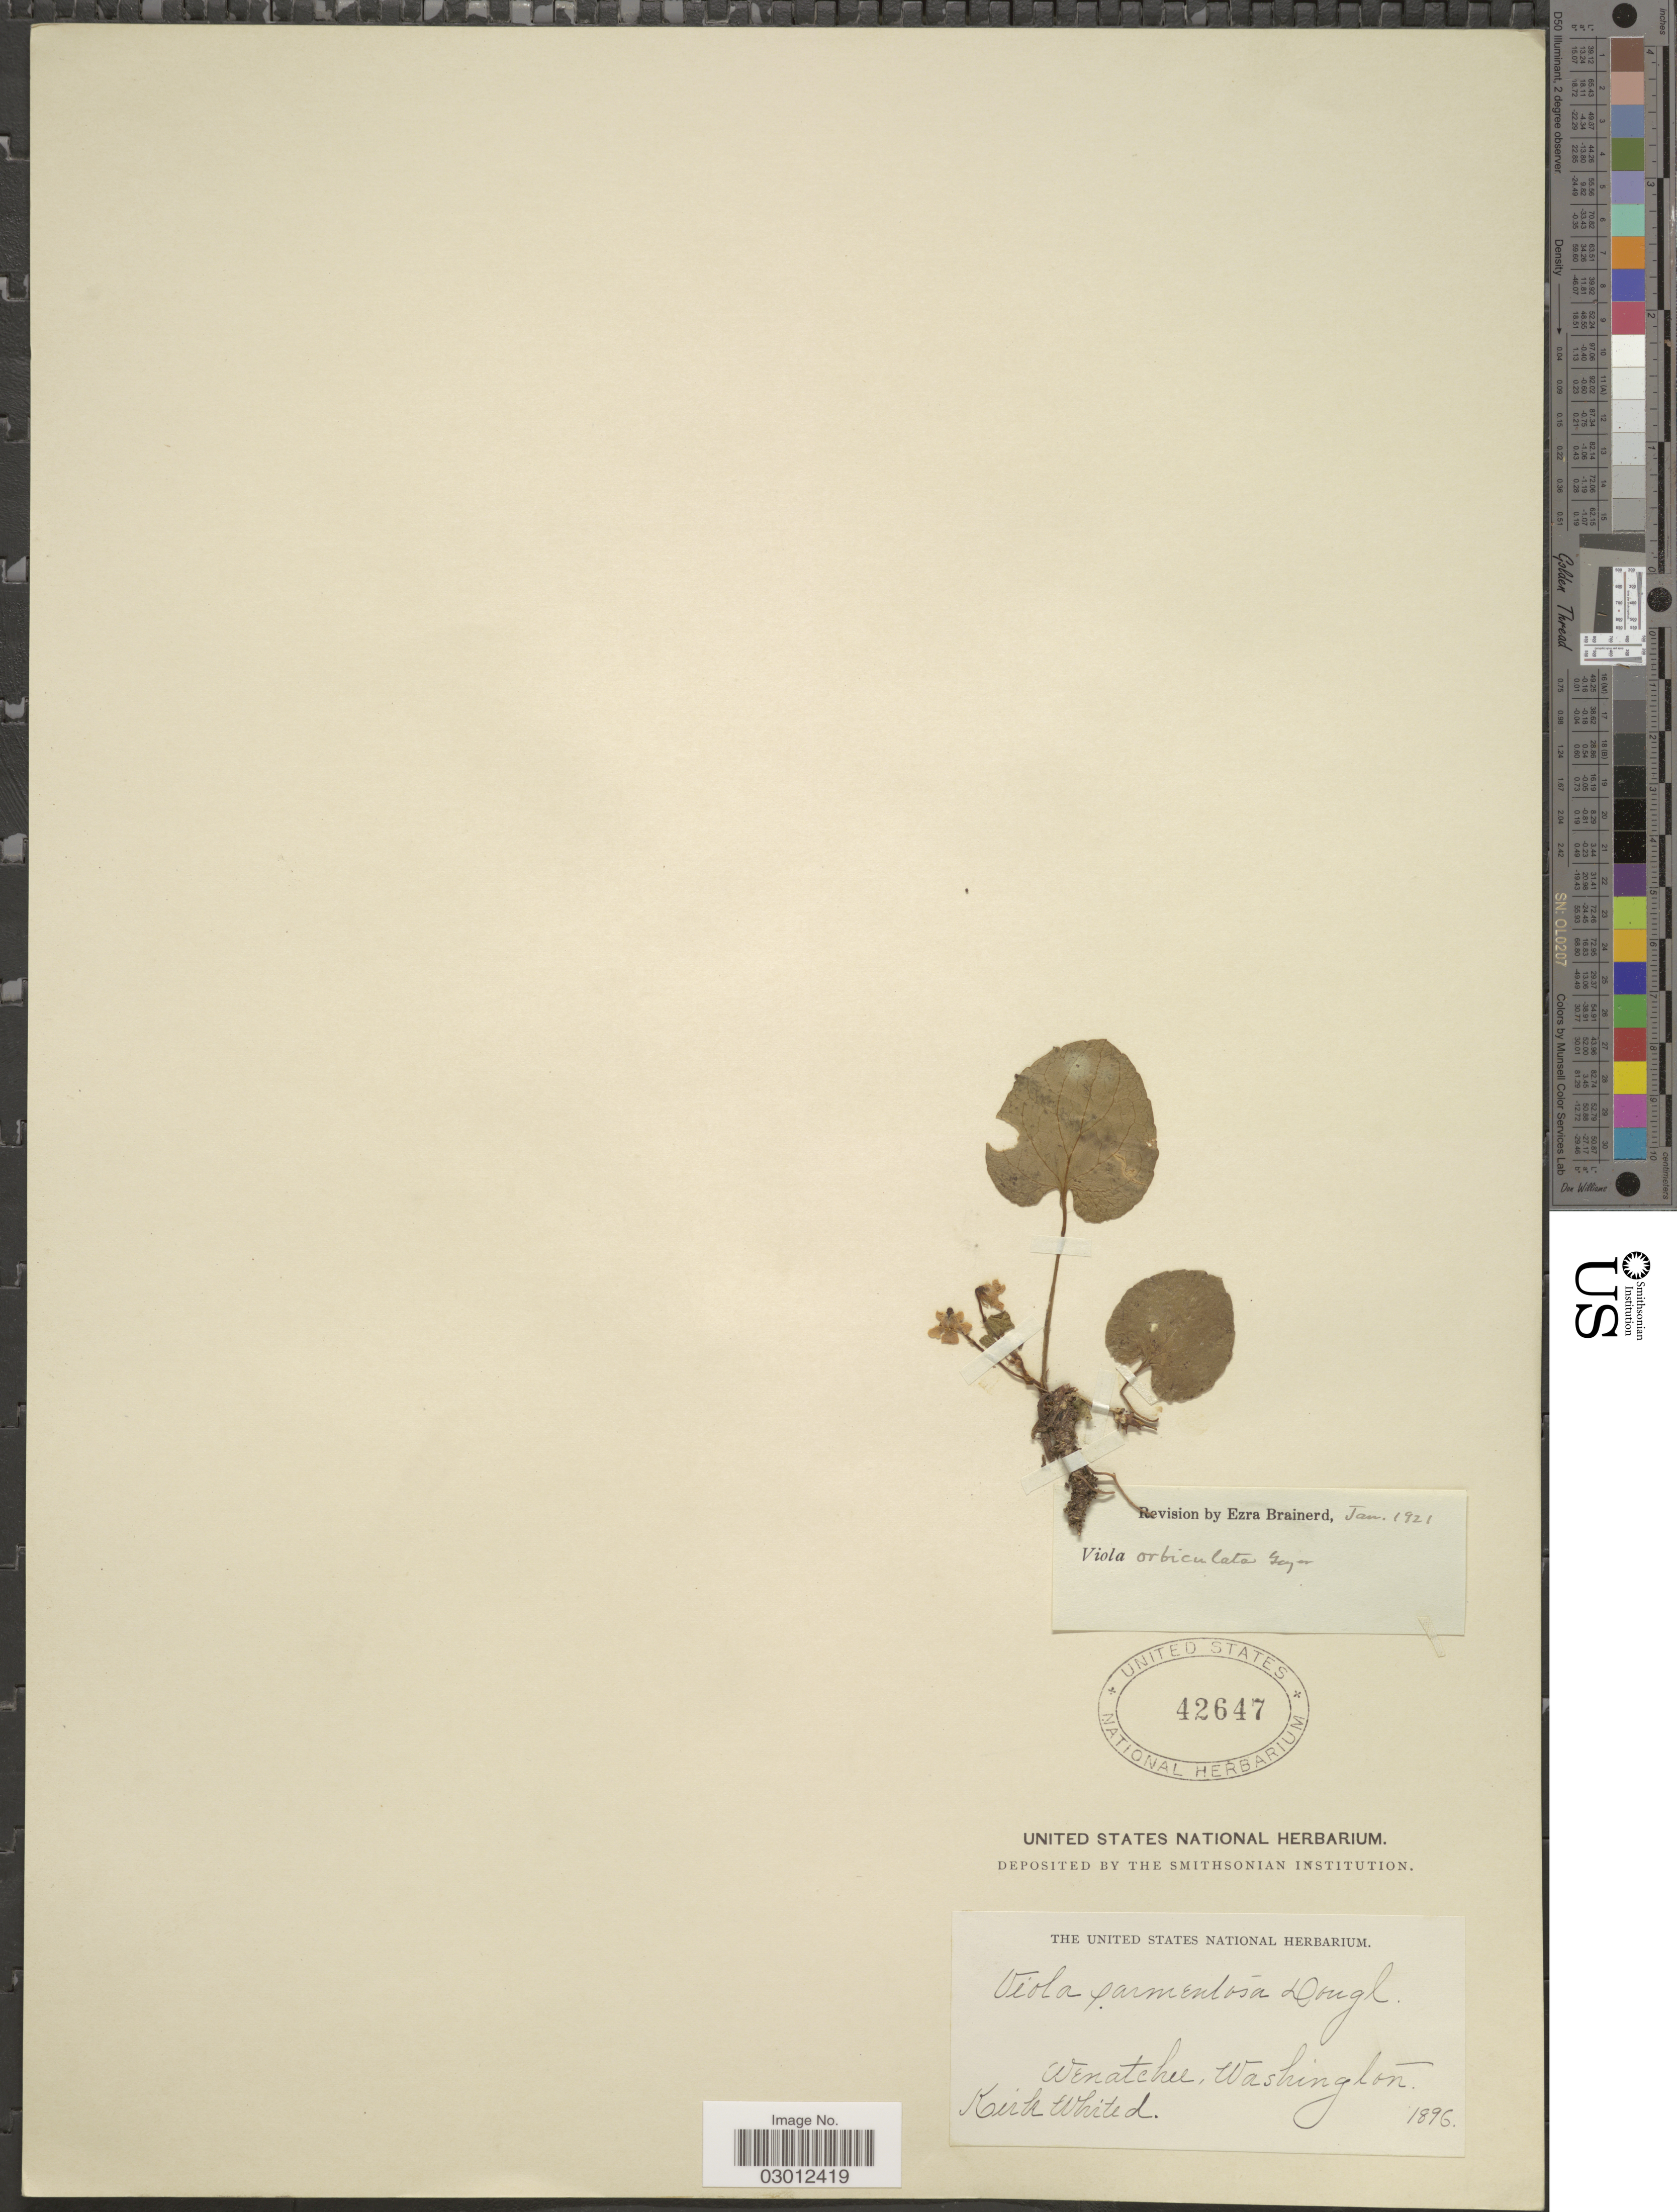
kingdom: Plantae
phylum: Tracheophyta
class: Magnoliopsida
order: Malpighiales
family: Violaceae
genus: Viola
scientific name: Viola orbiculata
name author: Geyer ex Hook.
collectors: K. Whited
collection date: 1896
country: United States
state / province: Washington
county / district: Chelan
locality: Wenatchee.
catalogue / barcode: US 42647